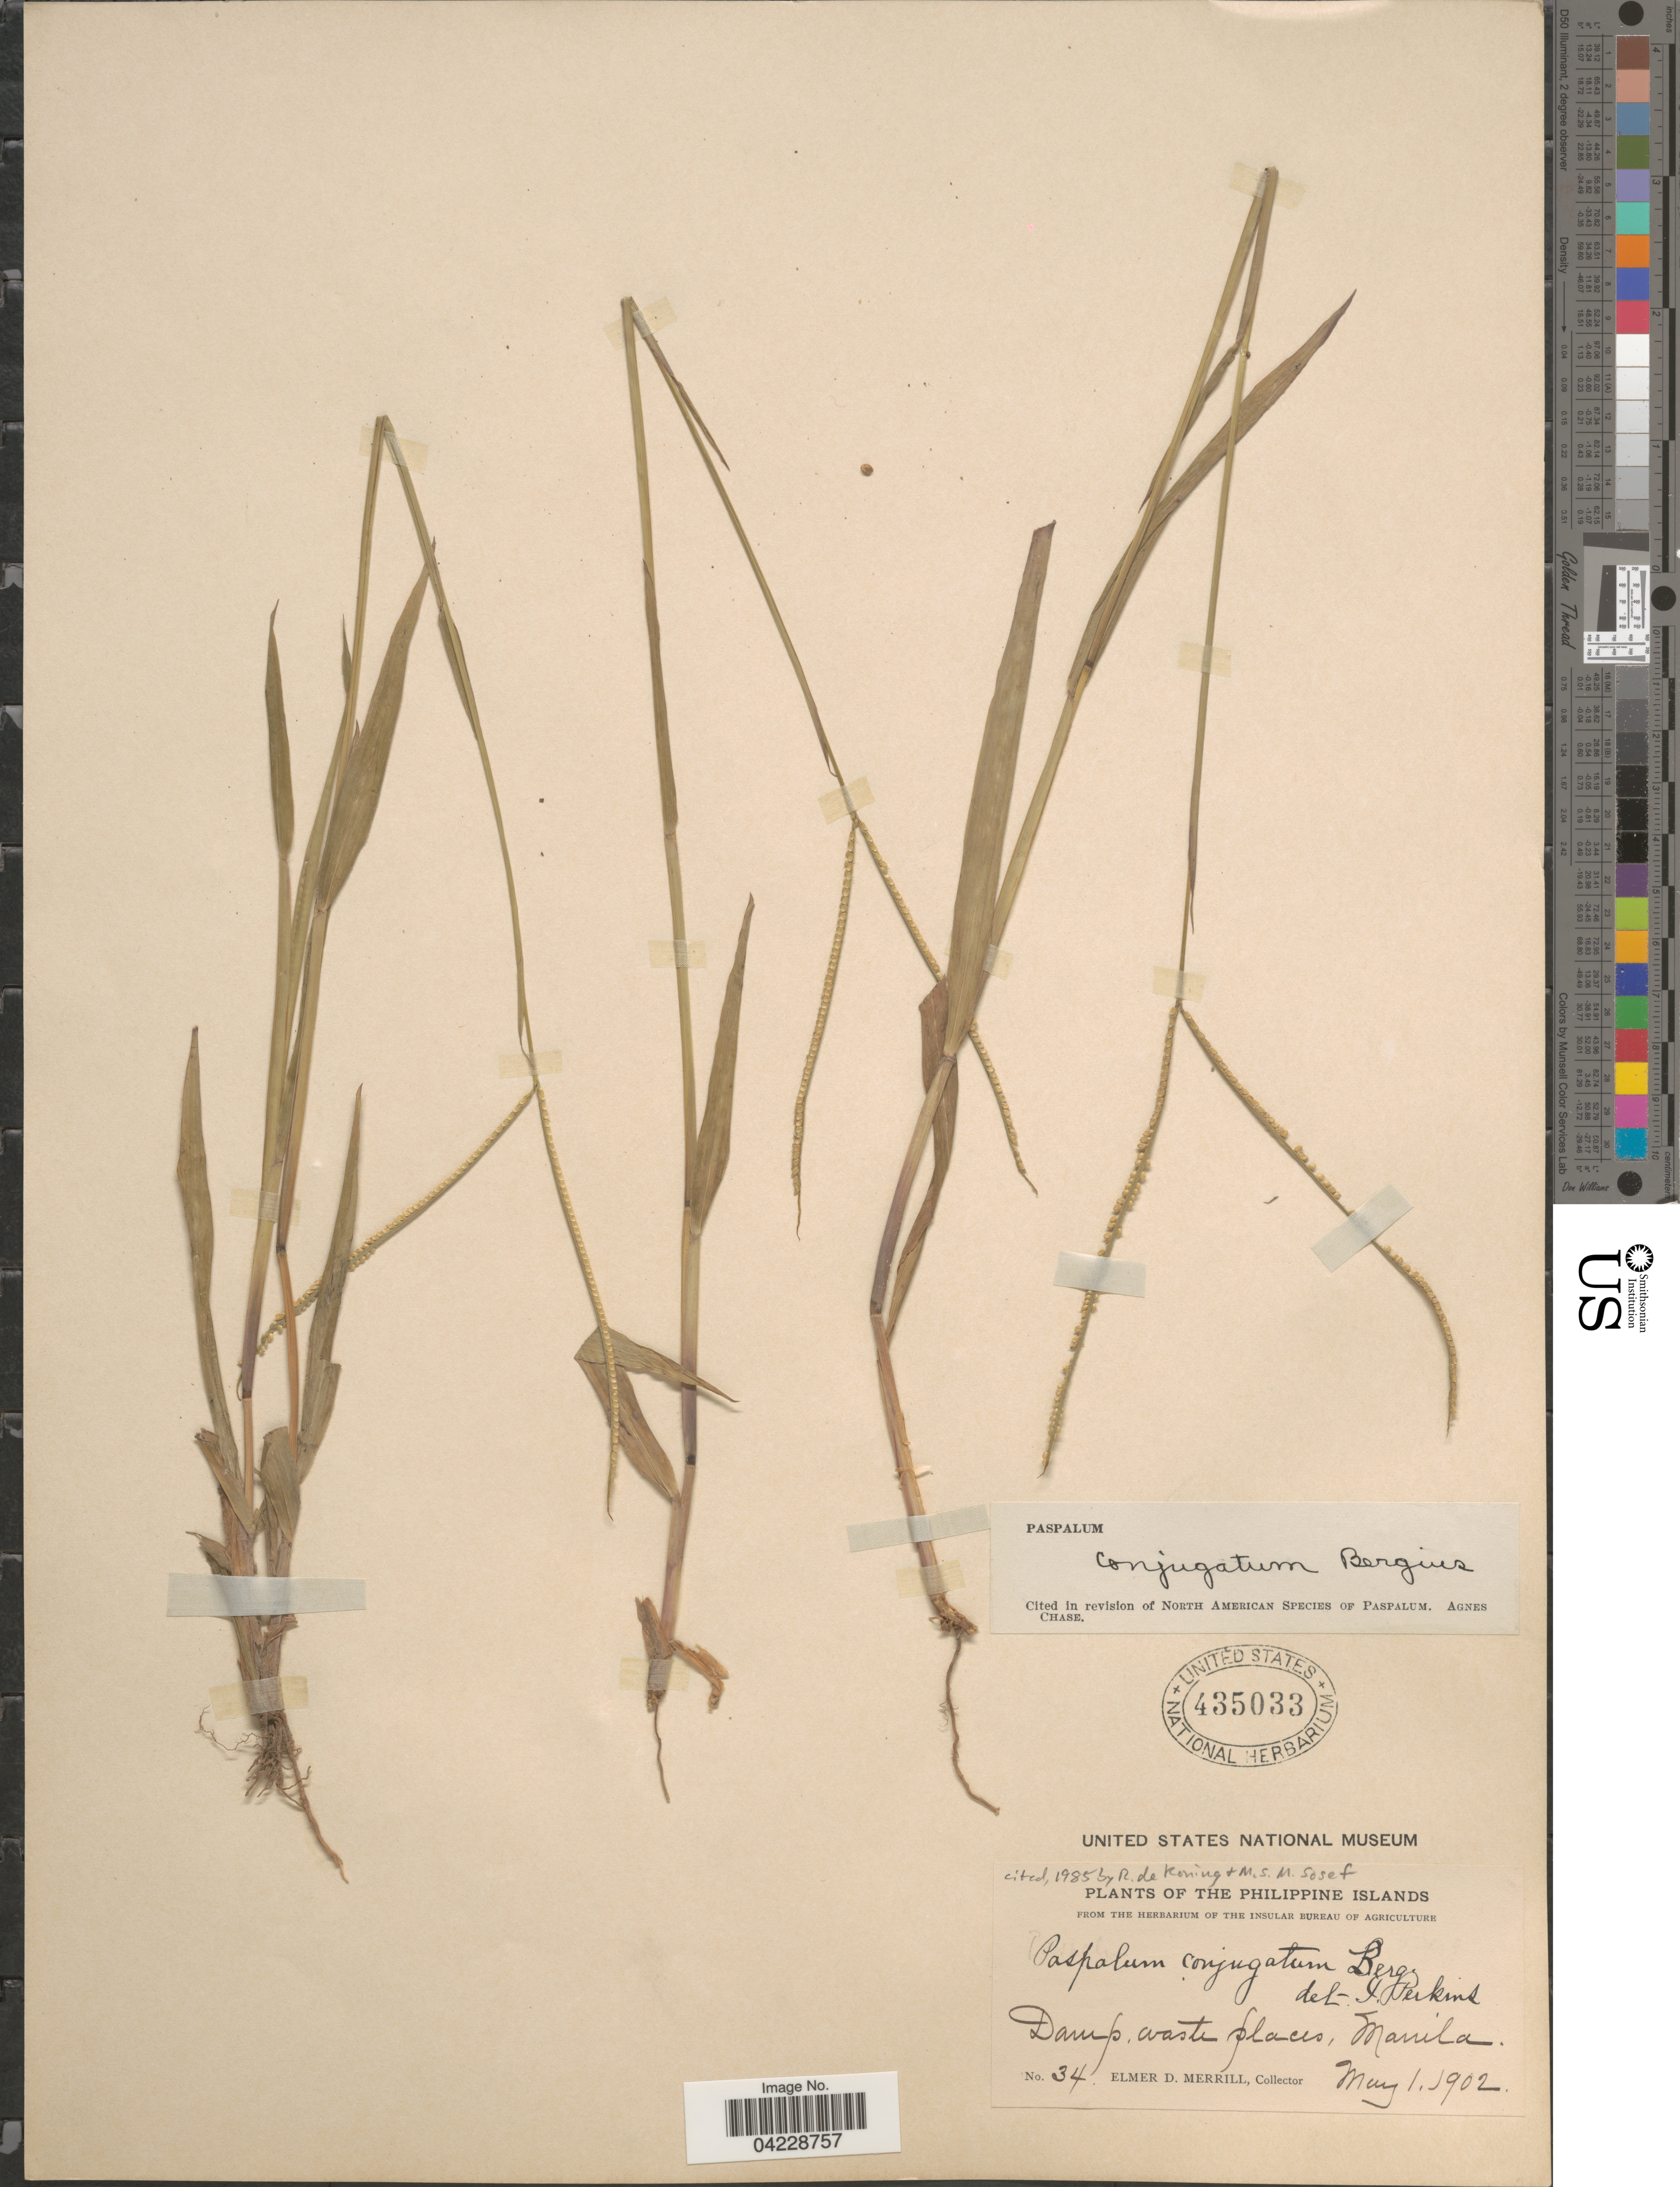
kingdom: Plantae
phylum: Tracheophyta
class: Liliopsida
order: Poales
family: Poaceae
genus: Paspalum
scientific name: Paspalum conjugatum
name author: P.J. Bergius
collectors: E. D. Merrill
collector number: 34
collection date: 1902-05-01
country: Philippines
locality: Philippine Islands. Damp, waste places, Manila.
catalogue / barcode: US 435033